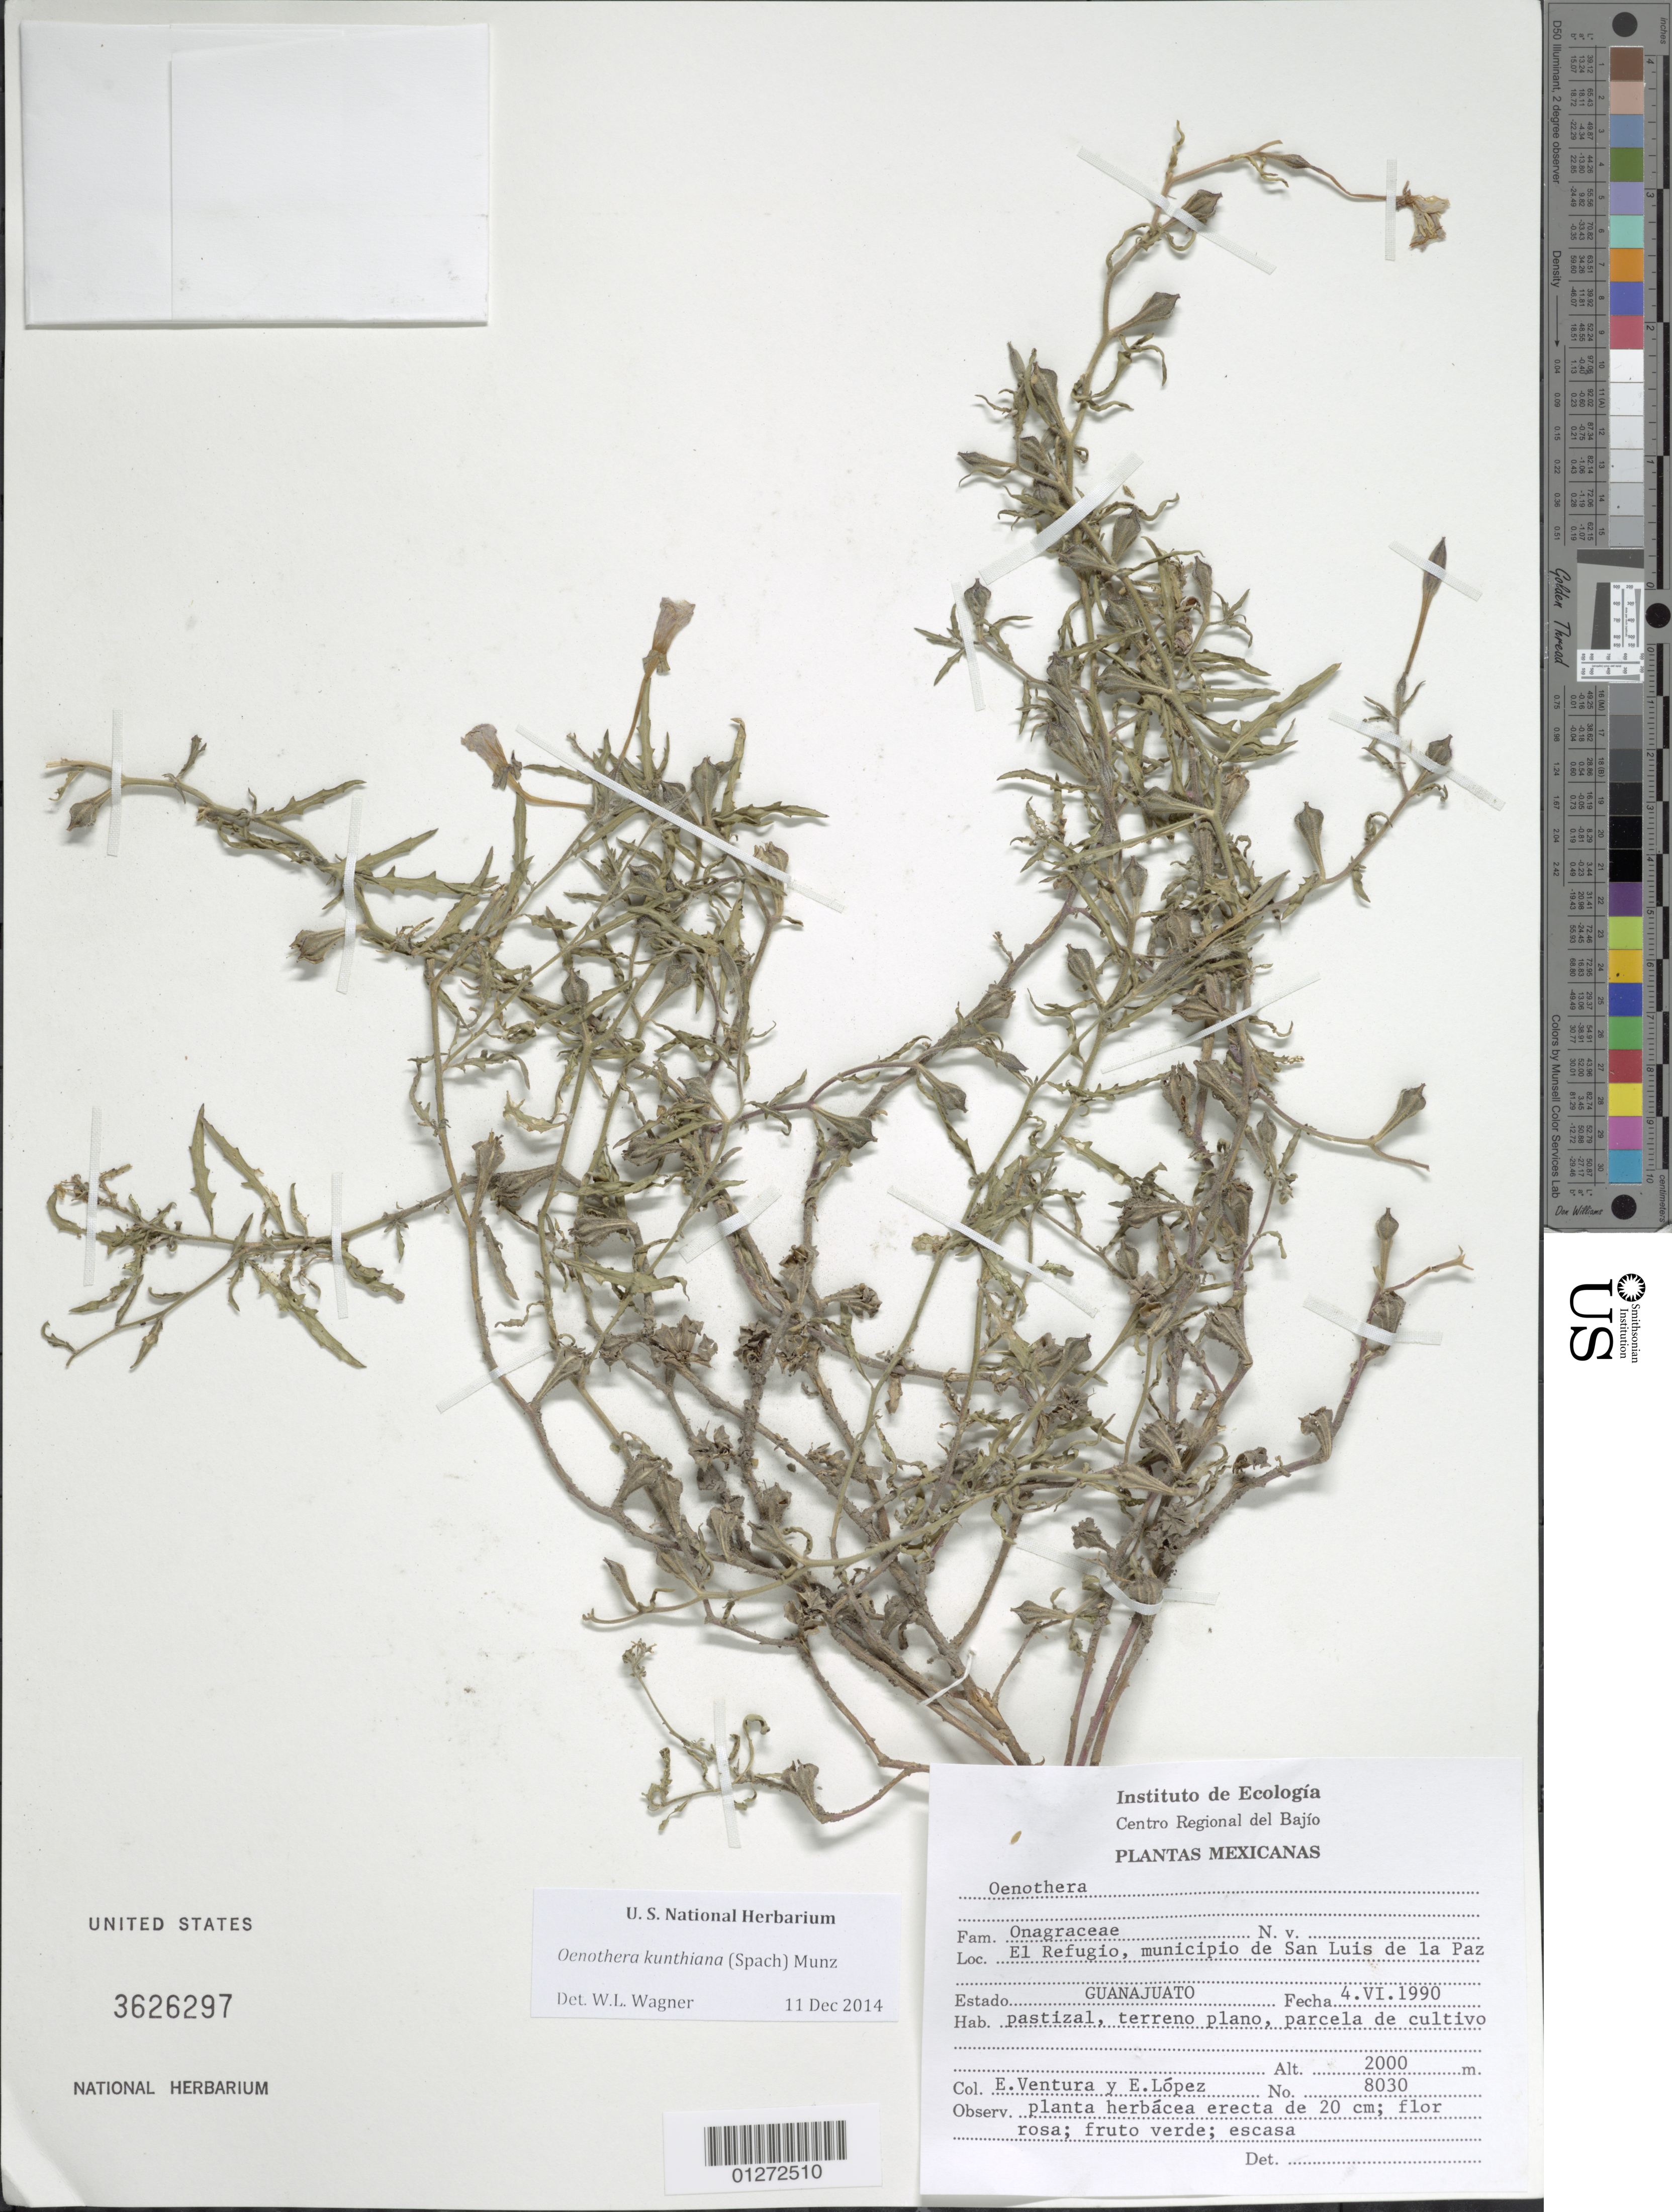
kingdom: Plantae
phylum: Tracheophyta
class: Magnoliopsida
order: Myrtales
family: Onagraceae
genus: Oenothera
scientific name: Oenothera kunthiana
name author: (Spach) Munz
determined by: Wagner, W. L., (BOT), Smithsonian Institution - National Museum of Natural History (UNITED STATES)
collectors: E. Ventura & E. López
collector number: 8030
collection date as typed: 4.VI.1990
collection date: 1990-06-04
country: México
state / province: Guanajuato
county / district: San Luis de la Paz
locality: El Refugio.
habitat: Pastizal, terreno plano, parcela de cultivo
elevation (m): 2000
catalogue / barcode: US 3626297